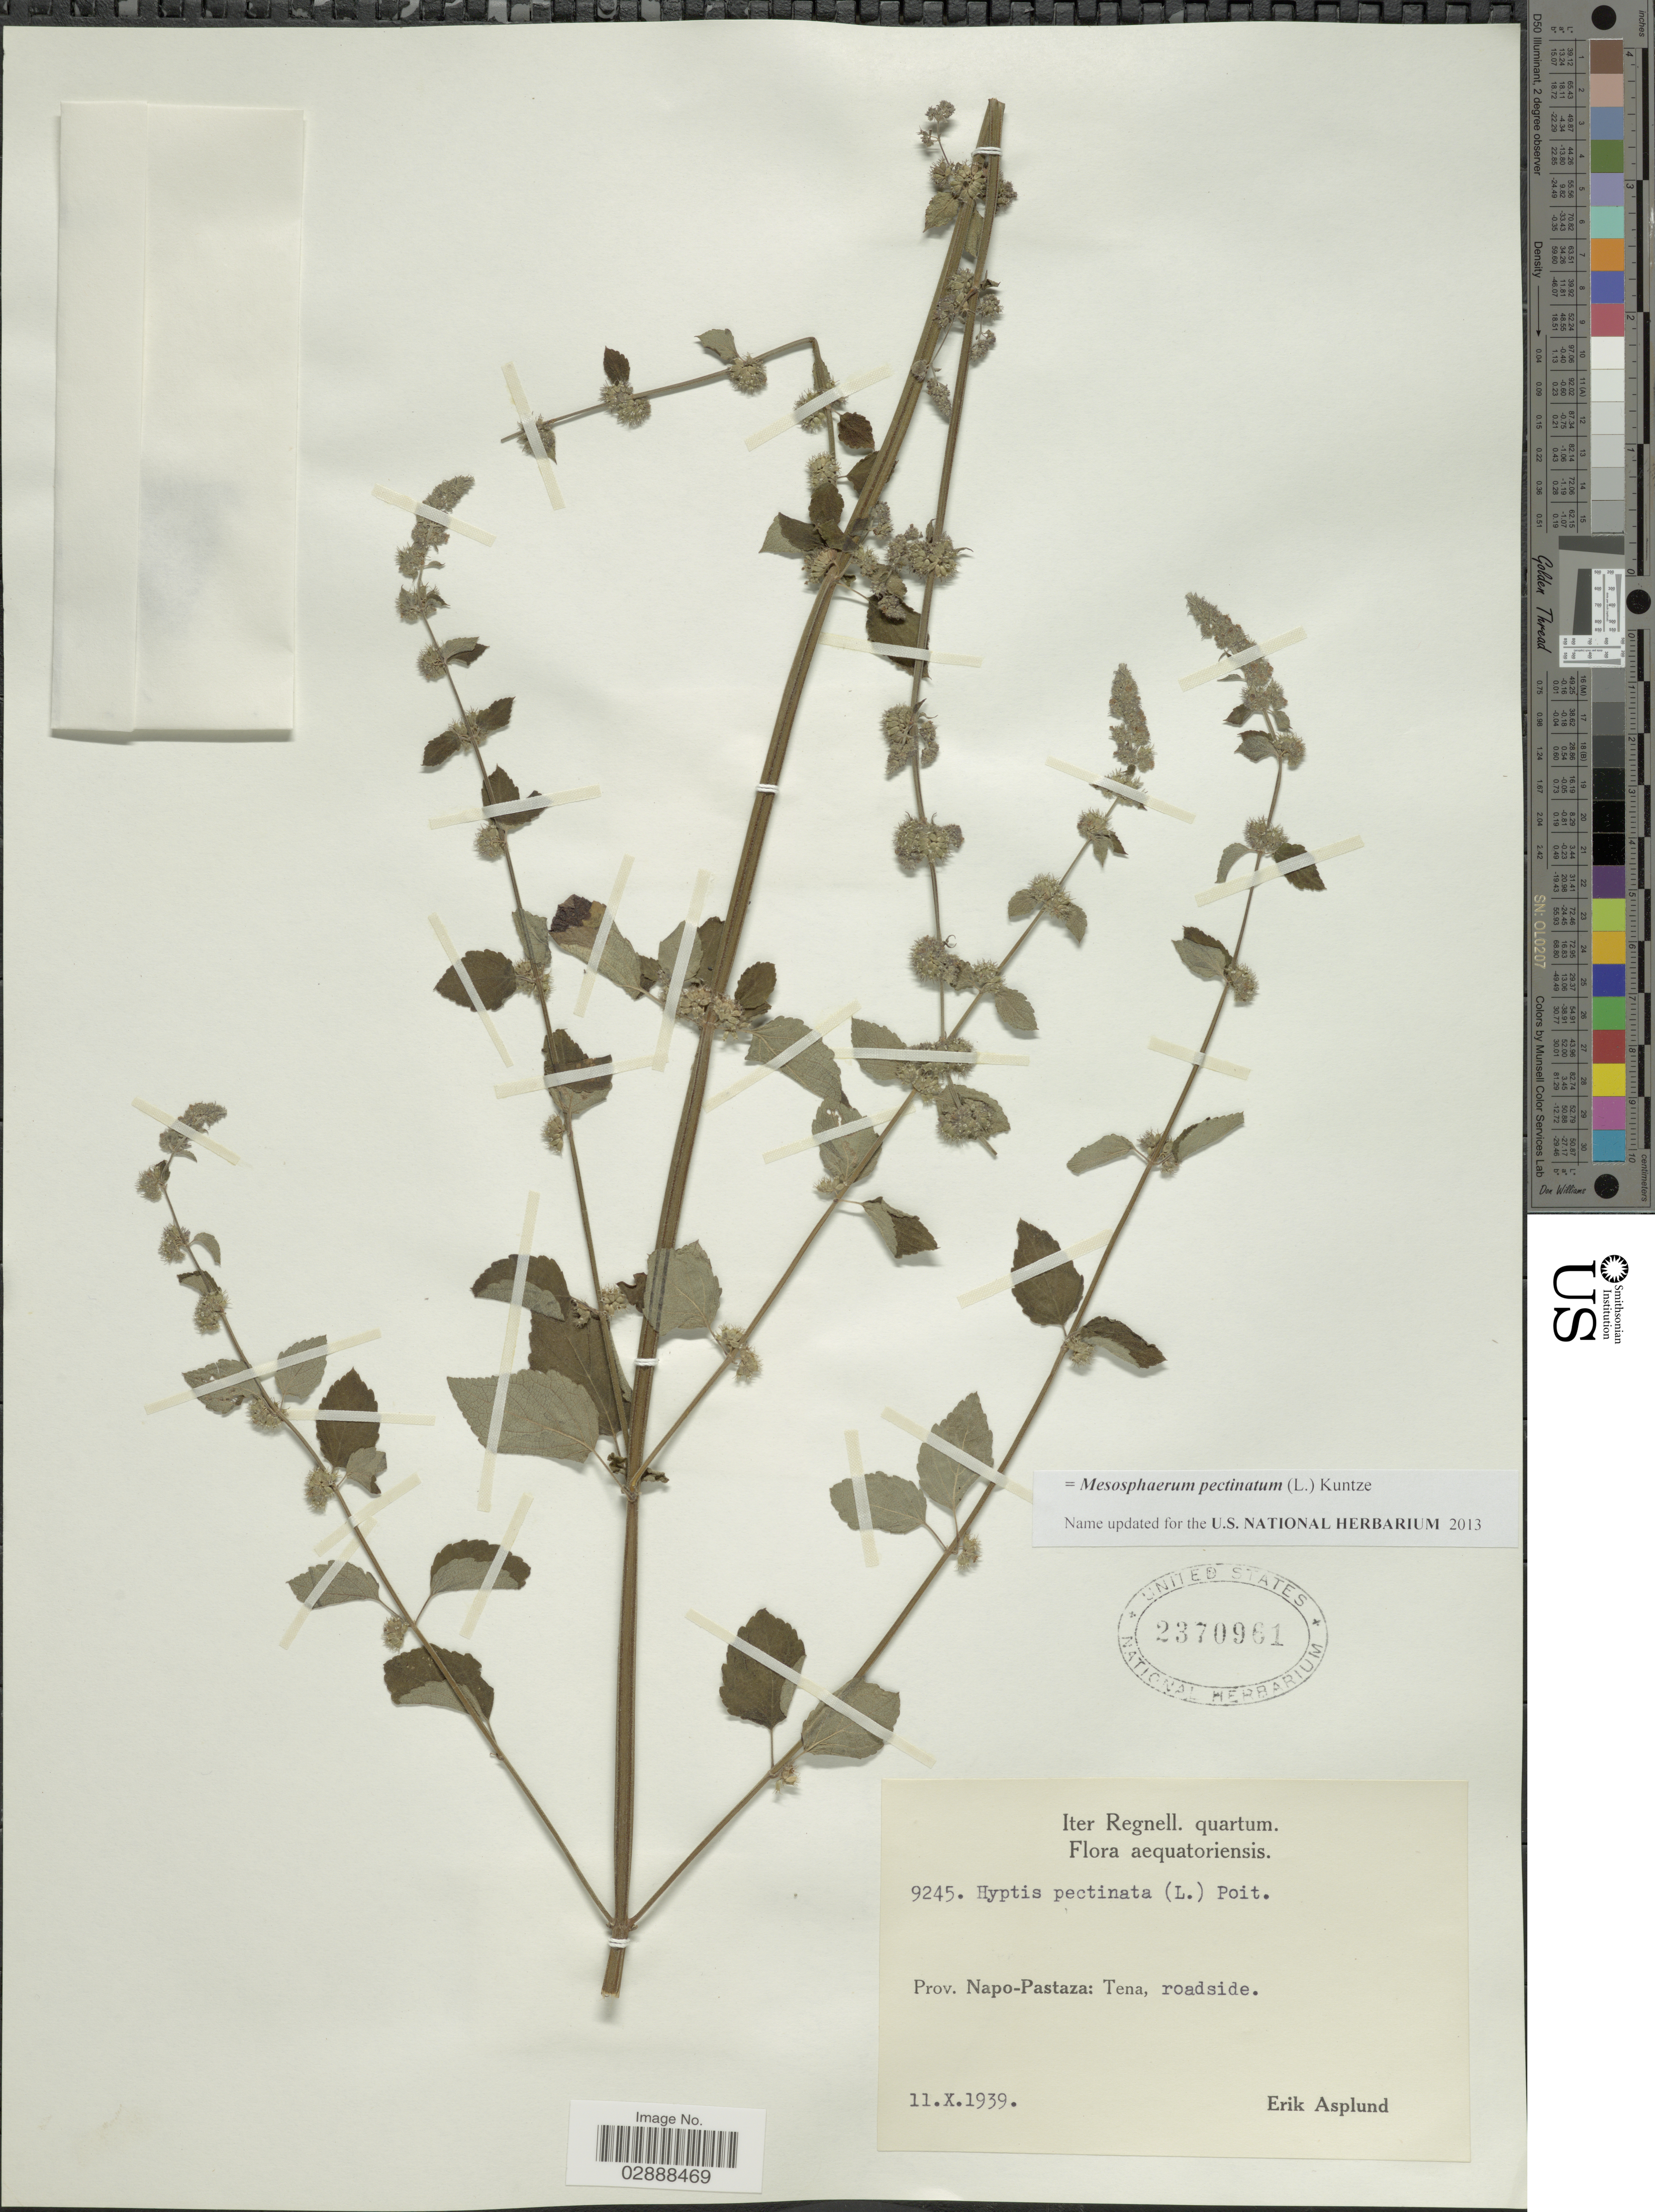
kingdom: Plantae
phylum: Tracheophyta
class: Magnoliopsida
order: Lamiales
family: Lamiaceae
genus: Mesosphaerum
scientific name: Mesosphaerum pectinatum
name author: (L.) Kuntze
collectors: E. Asplund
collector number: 9245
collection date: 1939-10-11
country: Ecuador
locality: Prov. Napo-Pastaza: Tena, roadside.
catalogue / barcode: US 2370961